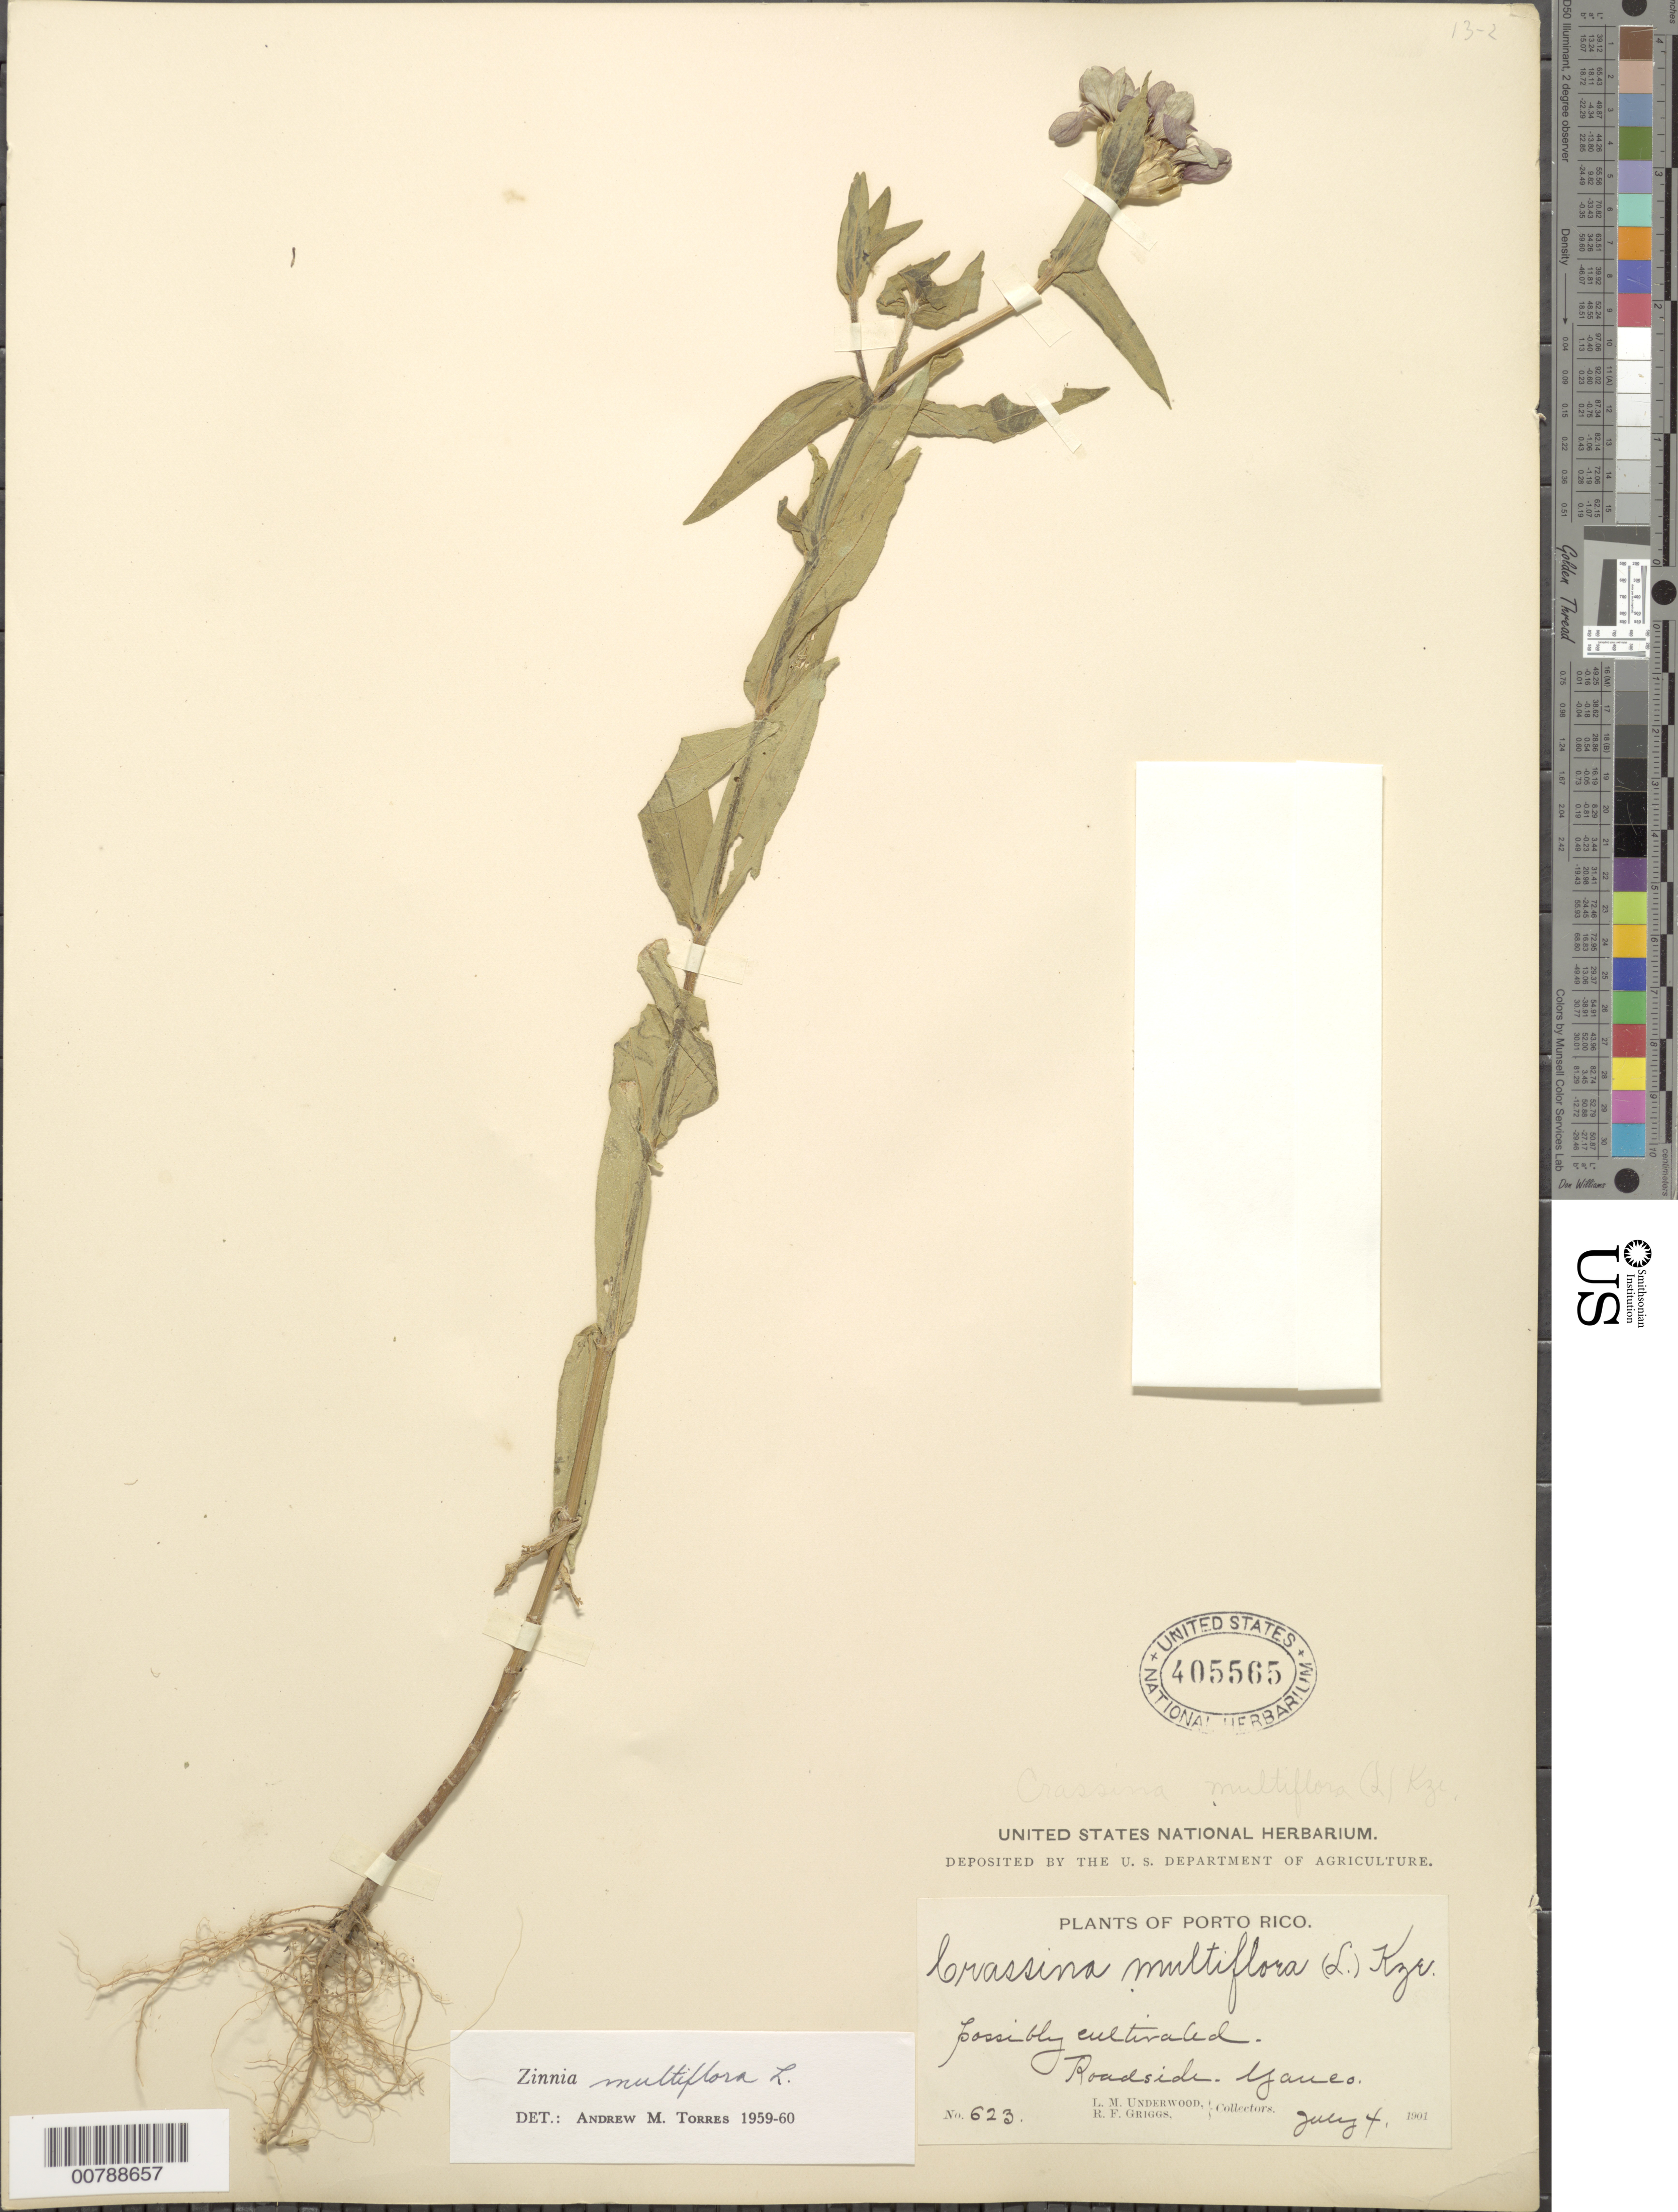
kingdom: Plantae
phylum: Tracheophyta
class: Magnoliopsida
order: Asterales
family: Asteraceae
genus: Zinnia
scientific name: Zinnia peruviana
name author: (L.) L.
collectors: L. M. Underwood & R. F. Griggs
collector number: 623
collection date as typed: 04 Jul 1901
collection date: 1901-07-04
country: Puerto Rico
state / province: Yauco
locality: Roadside, Yauco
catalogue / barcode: US 405565